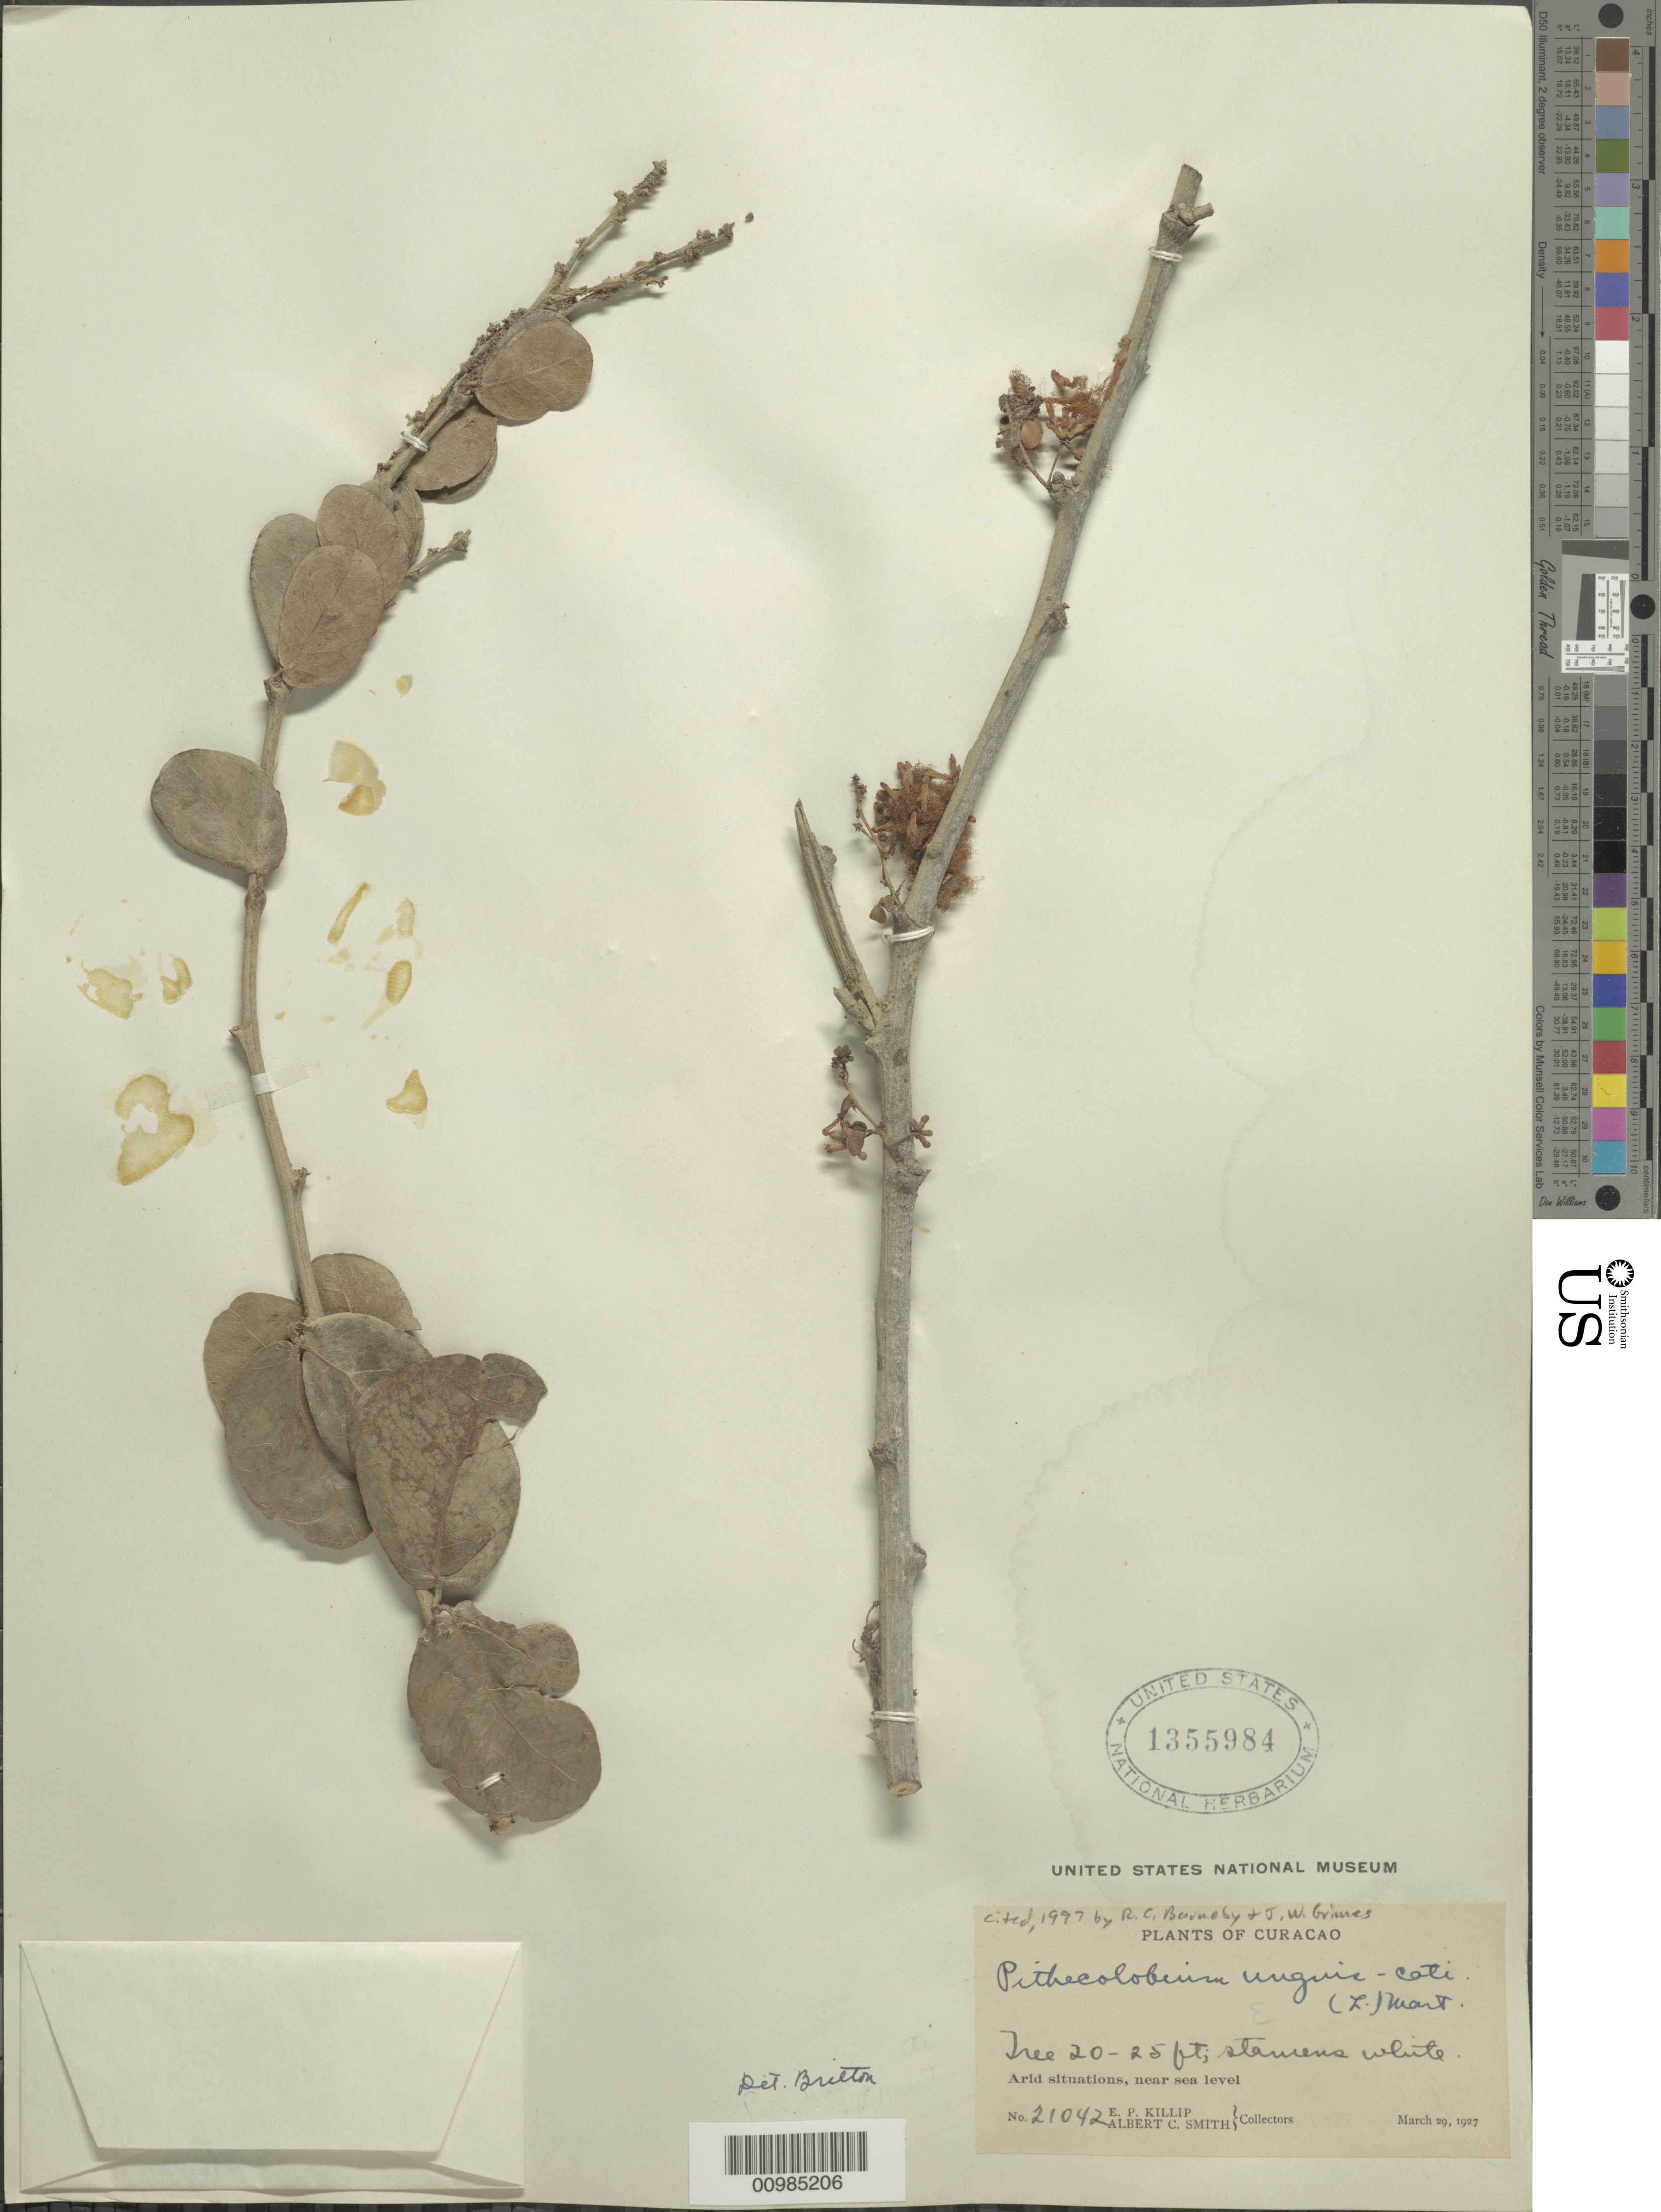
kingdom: Plantae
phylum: Tracheophyta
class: Magnoliopsida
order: Fabales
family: Fabaceae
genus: Pithecellobium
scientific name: Pithecellobium unguis-cati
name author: (L.) Benth.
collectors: E. P. Killip & A. C. Smith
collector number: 21042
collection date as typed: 29 Mar 1927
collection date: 1927-03-29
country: Curaçao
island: Curaçao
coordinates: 0 N, 0 E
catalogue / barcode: US 1355984